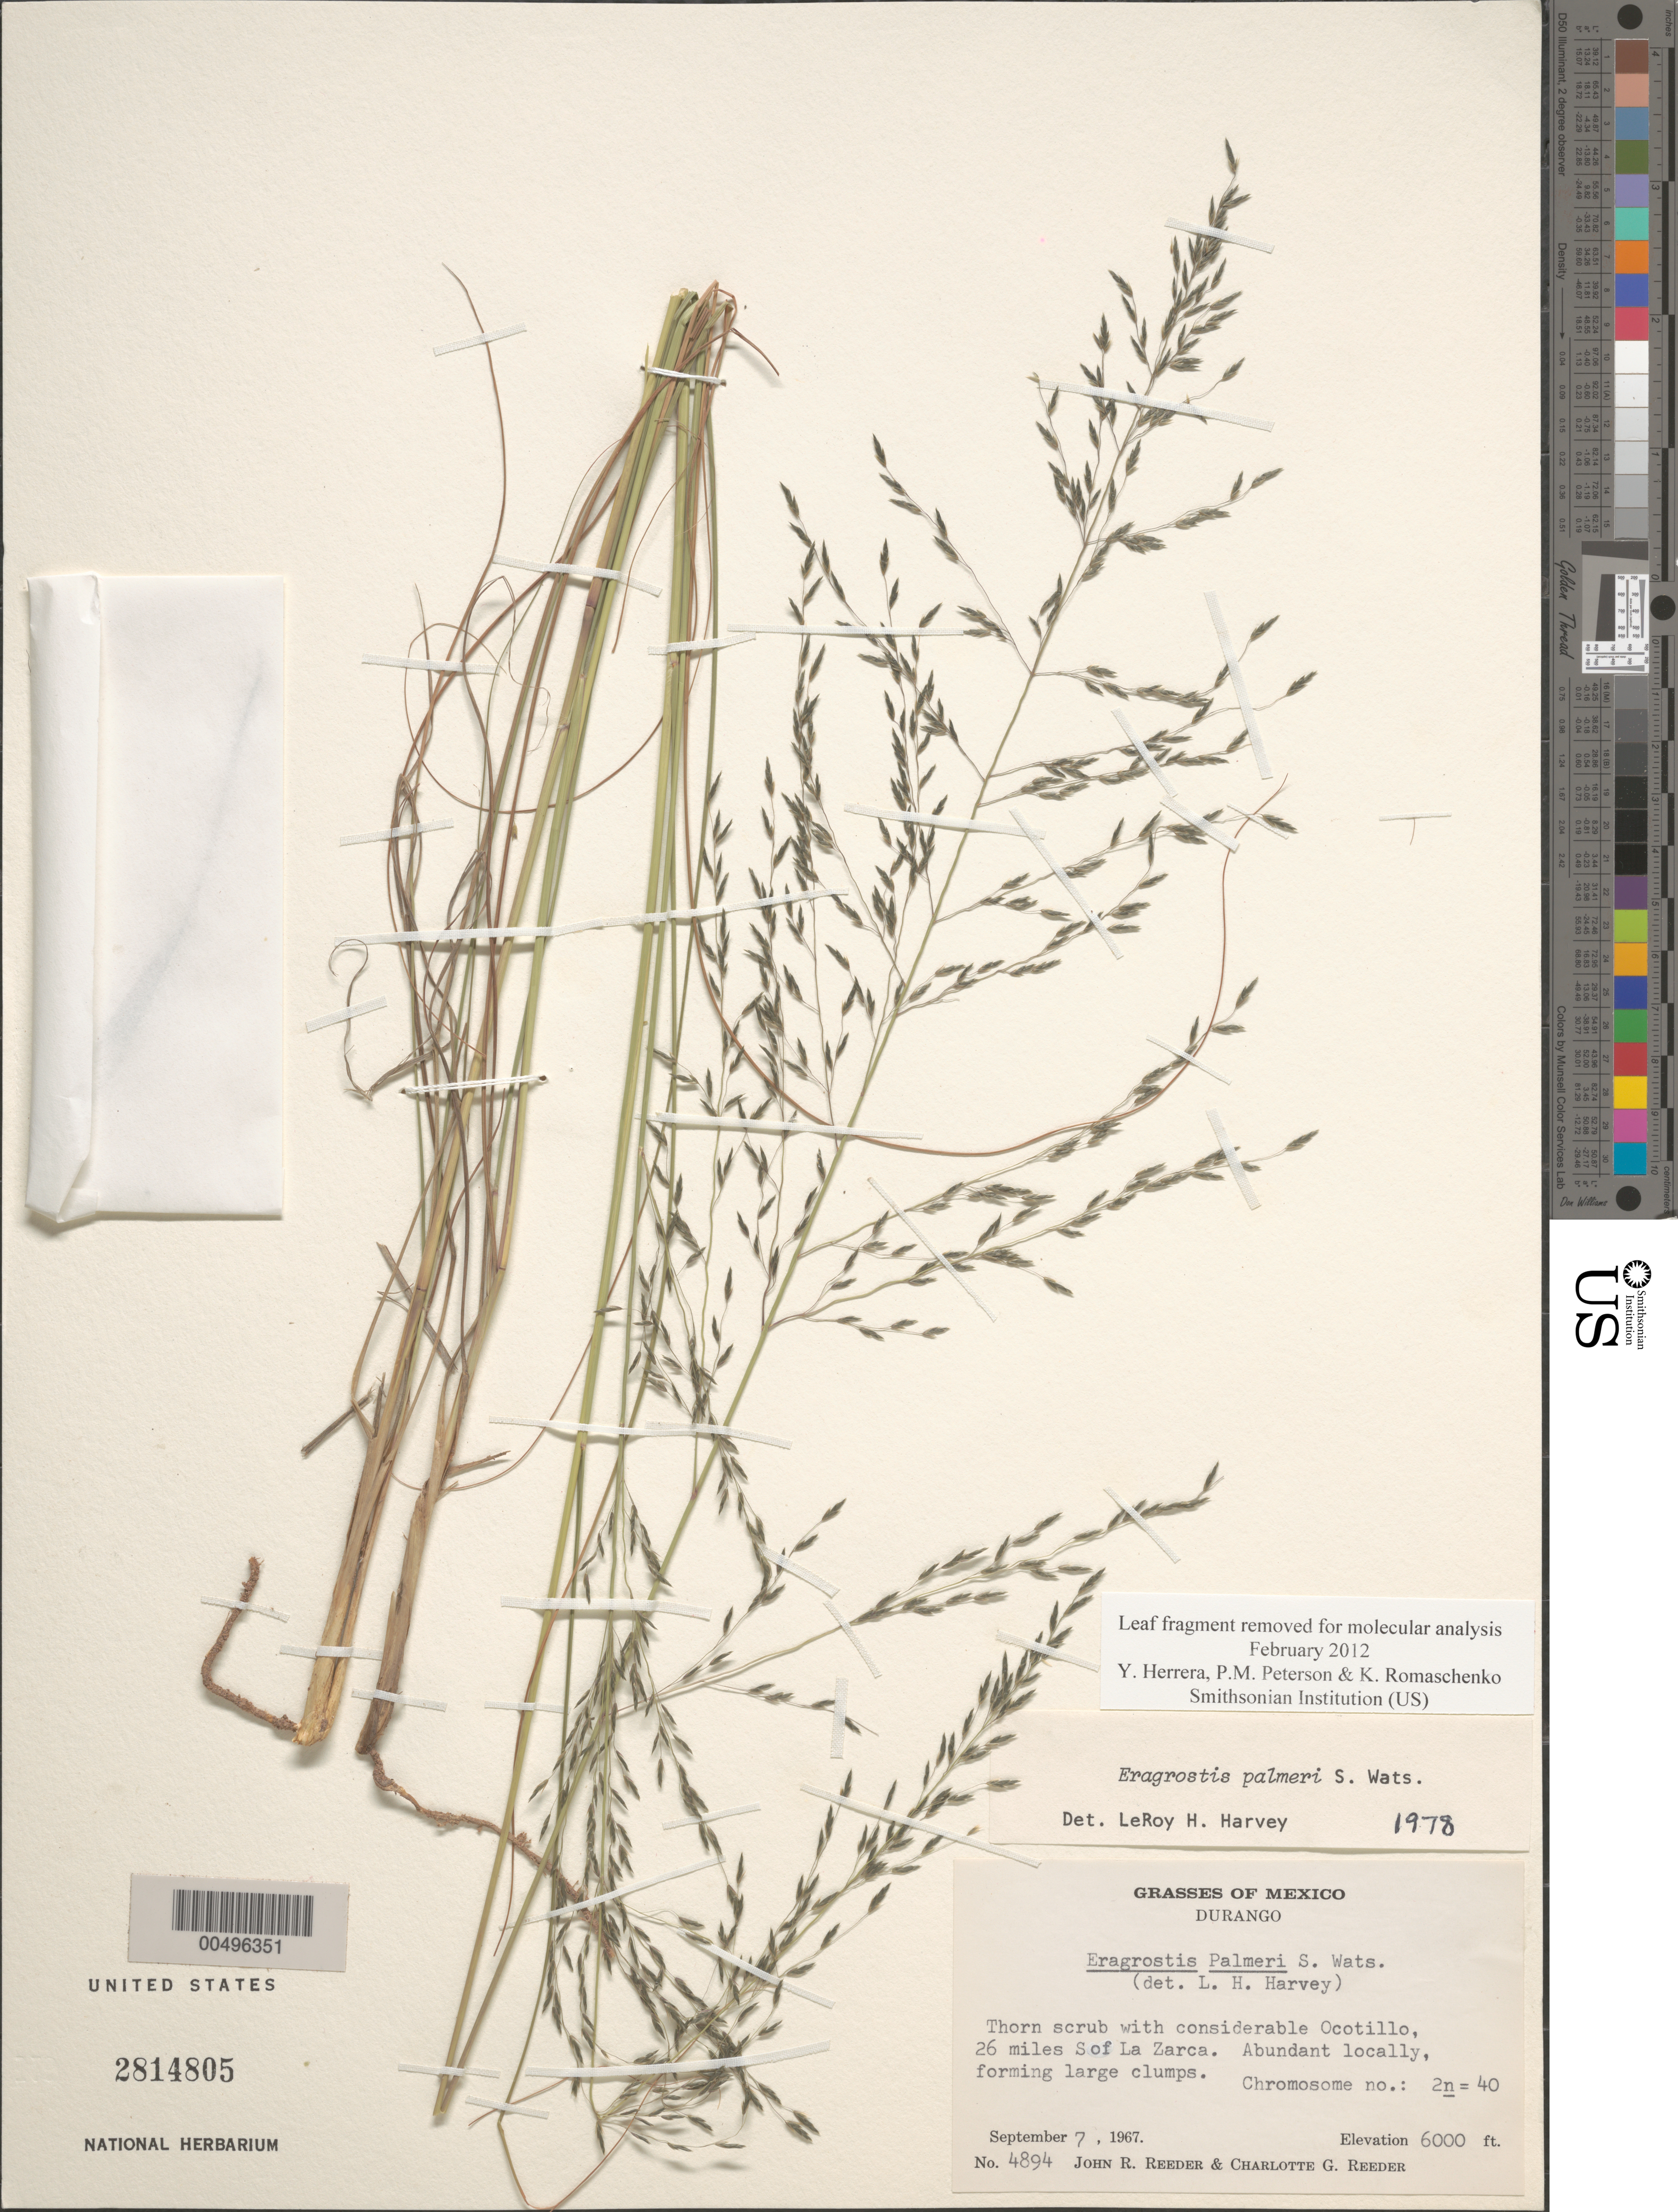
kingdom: Plantae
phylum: Tracheophyta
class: Liliopsida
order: Poales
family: Poaceae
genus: Eragrostis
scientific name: Eragrostis palmeri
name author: S. Watson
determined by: Harvey, L. H.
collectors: J. R. Reeder & C. G. Reeder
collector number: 4894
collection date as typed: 7 Sep 1967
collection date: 1967-09-07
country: Mexico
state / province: Durango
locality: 26 mi S of La Zarca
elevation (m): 1829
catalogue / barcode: US 2814805